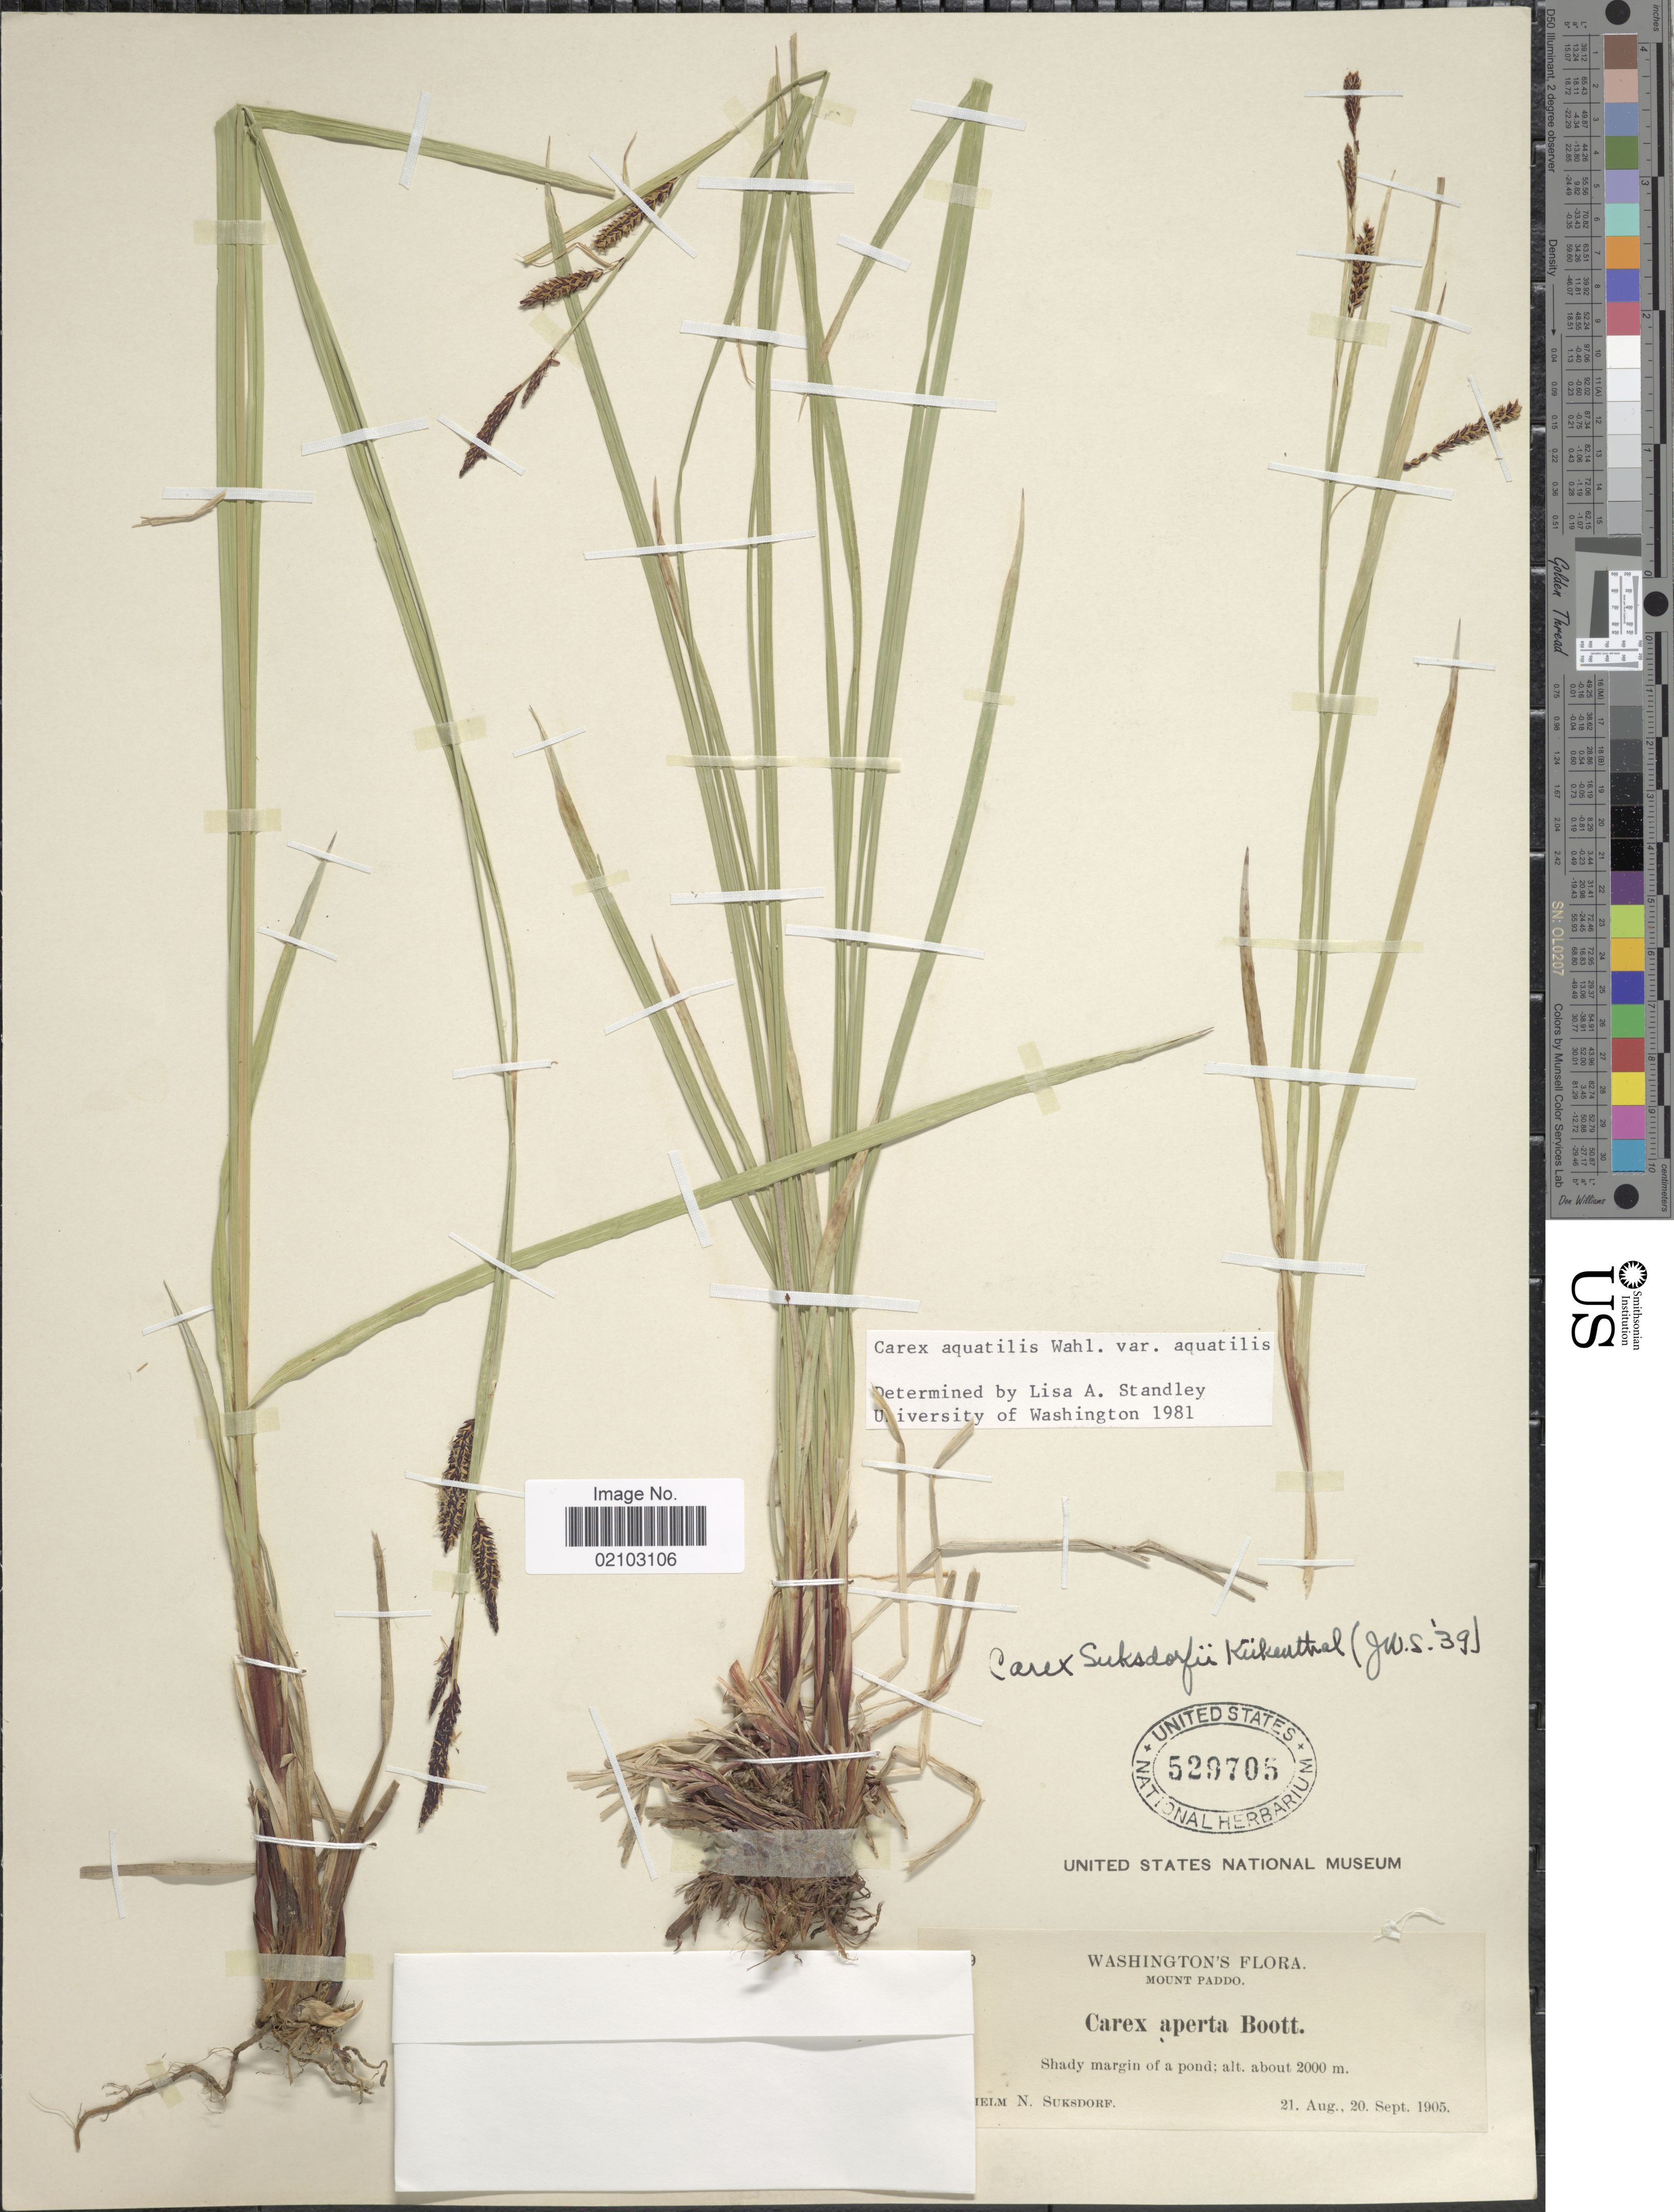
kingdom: Plantae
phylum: Tracheophyta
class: Liliopsida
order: Poales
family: Cyperaceae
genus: Carex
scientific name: Carex aquatilis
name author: Wahlenb.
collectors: W. N. Suksdorf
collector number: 9*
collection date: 1905-08-21/1905-09-20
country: United States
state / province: Washington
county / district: Skamania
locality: Mount Paddo, Shady margin of a pond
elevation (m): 2000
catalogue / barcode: US 529705